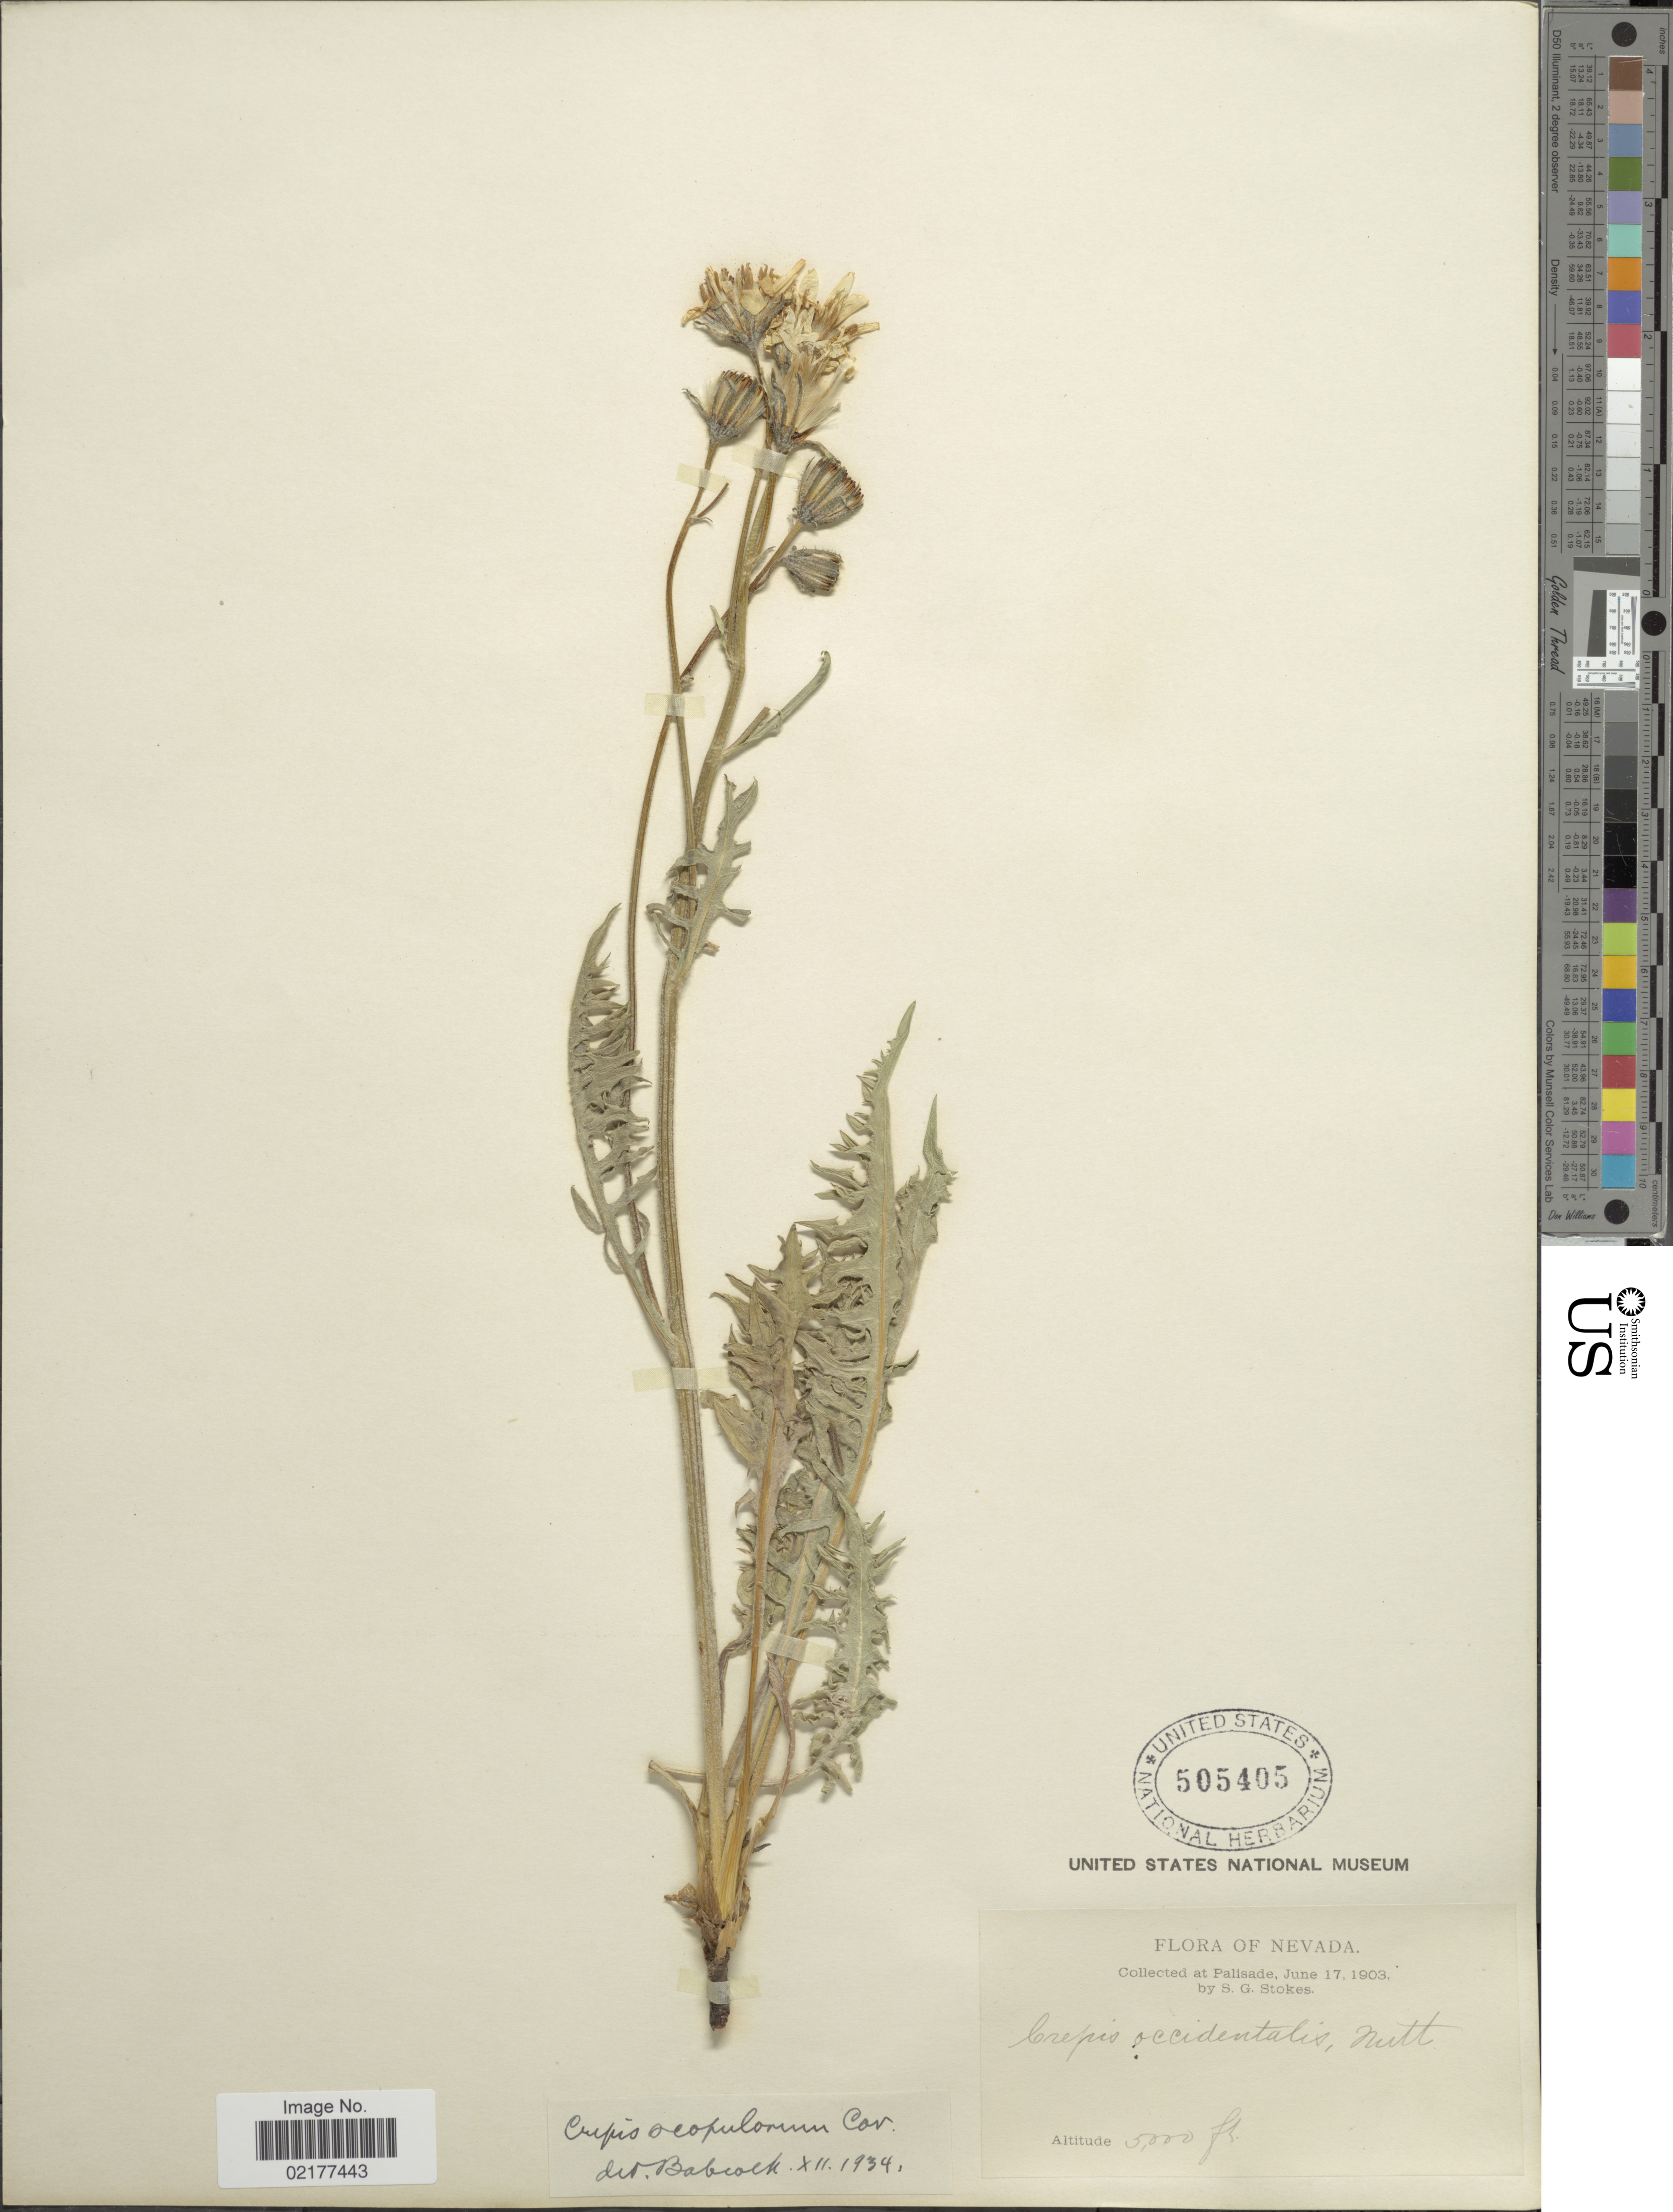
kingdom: Plantae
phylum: Tracheophyta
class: Magnoliopsida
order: Asterales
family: Asteraceae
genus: Crepis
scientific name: Crepis modocensis subsp. modocensis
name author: Greene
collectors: S. G. Stokes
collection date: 1903-06-17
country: United States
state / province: Nevada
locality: Palisade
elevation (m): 1524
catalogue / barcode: US 505405